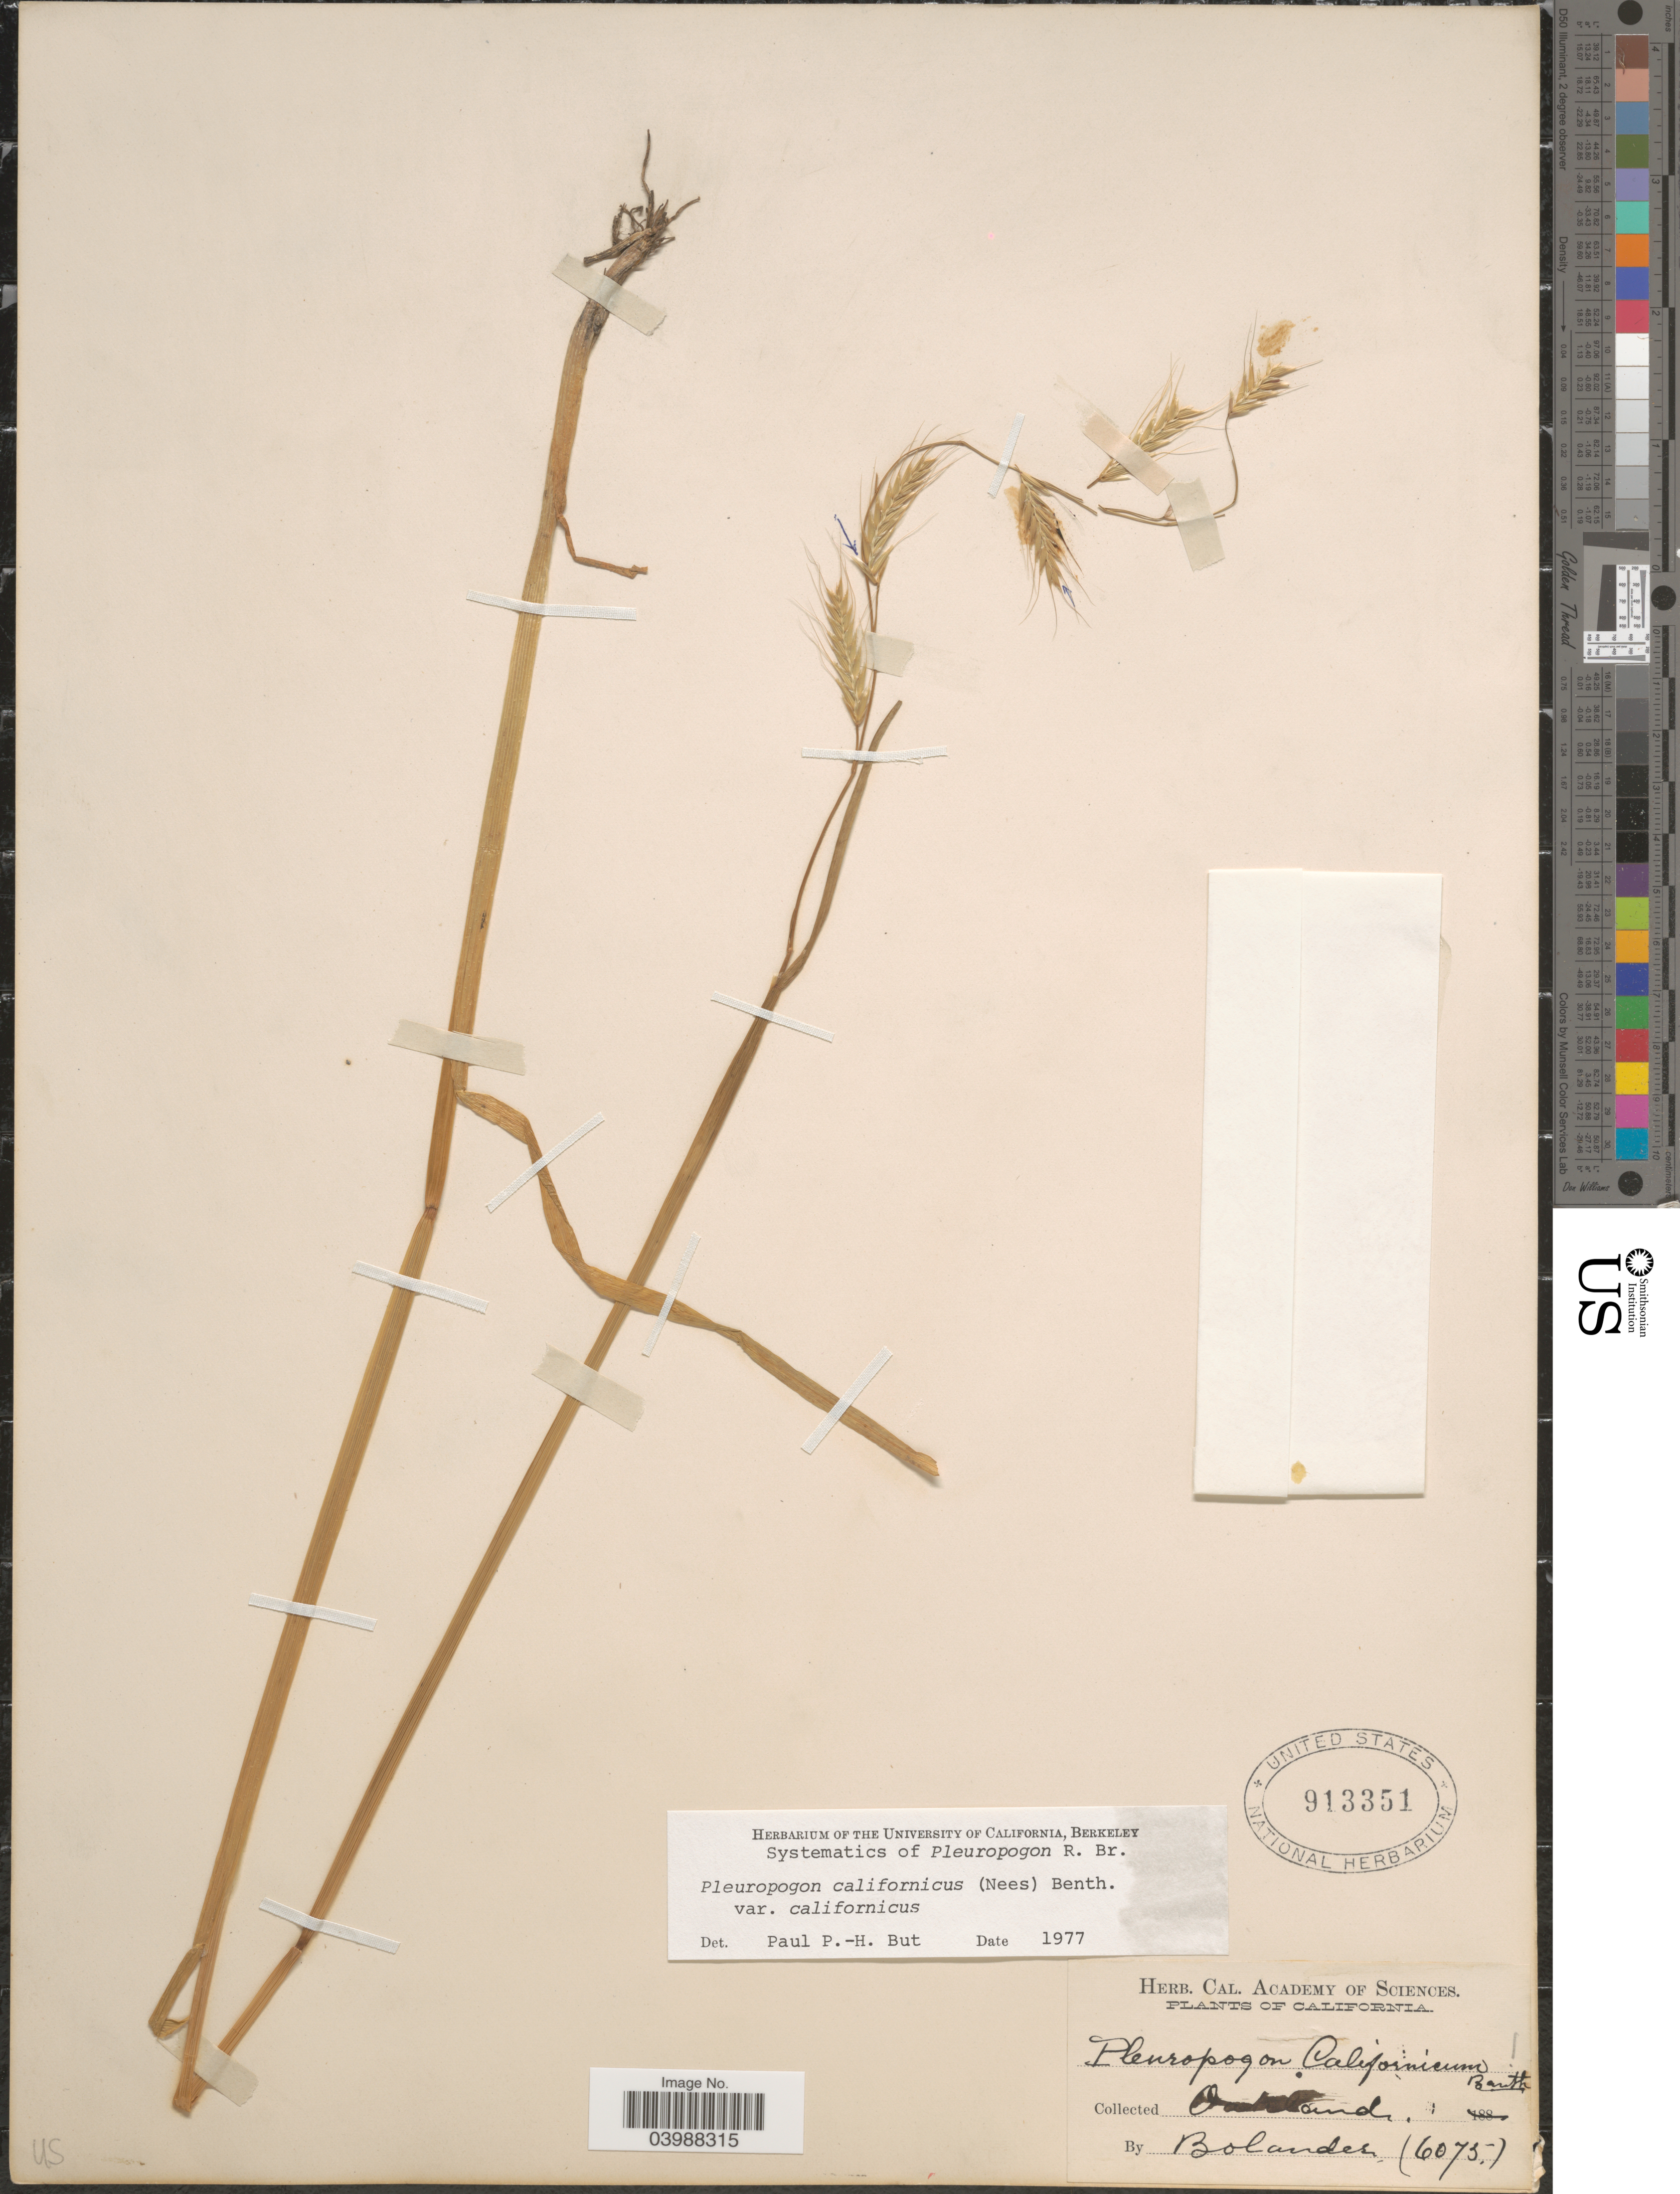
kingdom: Plantae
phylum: Tracheophyta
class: Liliopsida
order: Poales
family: Poaceae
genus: Pleuropogon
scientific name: Pleuropogon californicus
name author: (Nees) Benth. ex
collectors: H. Bolander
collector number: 6075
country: United States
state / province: California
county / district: Alameda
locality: Oakland.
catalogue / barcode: US 913351